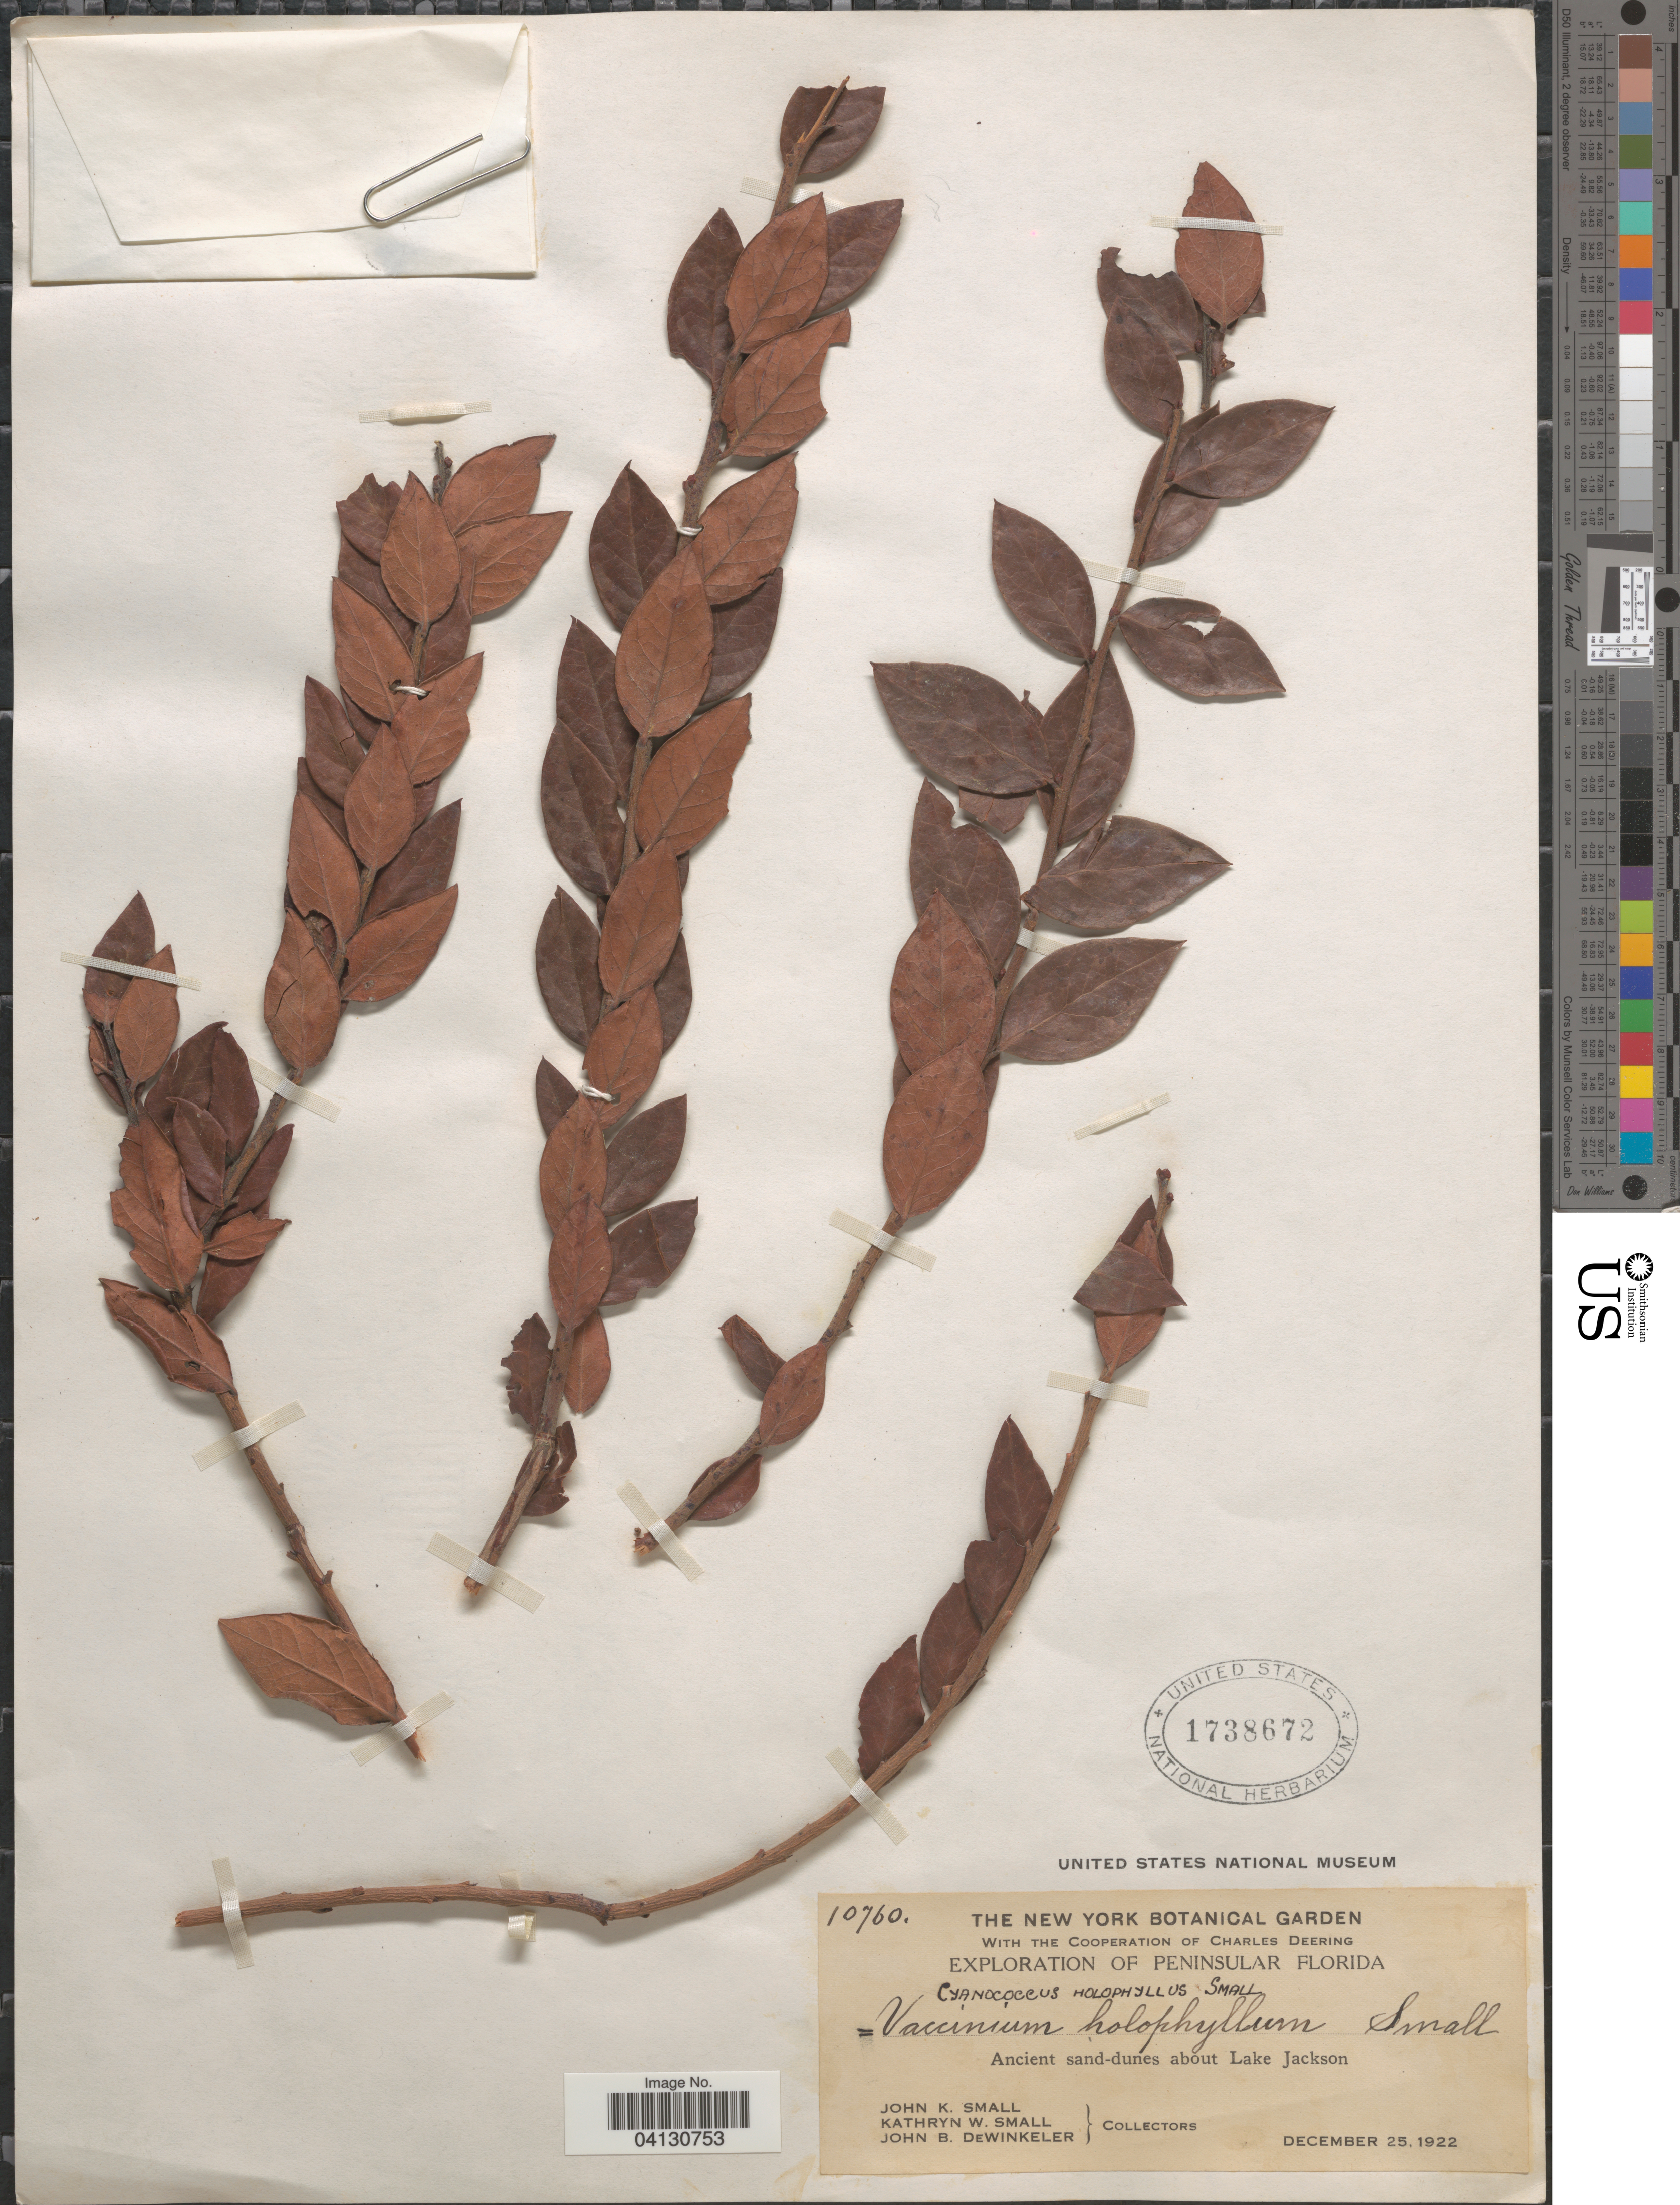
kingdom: Plantae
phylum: Tracheophyta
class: Magnoliopsida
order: Ericales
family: Ericaceae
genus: Vaccinium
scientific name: Vaccinium holophyllum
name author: (Small) Uphof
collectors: J. K. Small, K. Small & J. B. Dewinkeler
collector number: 10760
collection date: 1922-12-25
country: United States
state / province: Florida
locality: Exploration of Peninsular Florida. Ancient sand-dunes about Lake Jackson.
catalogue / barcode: US 1738672